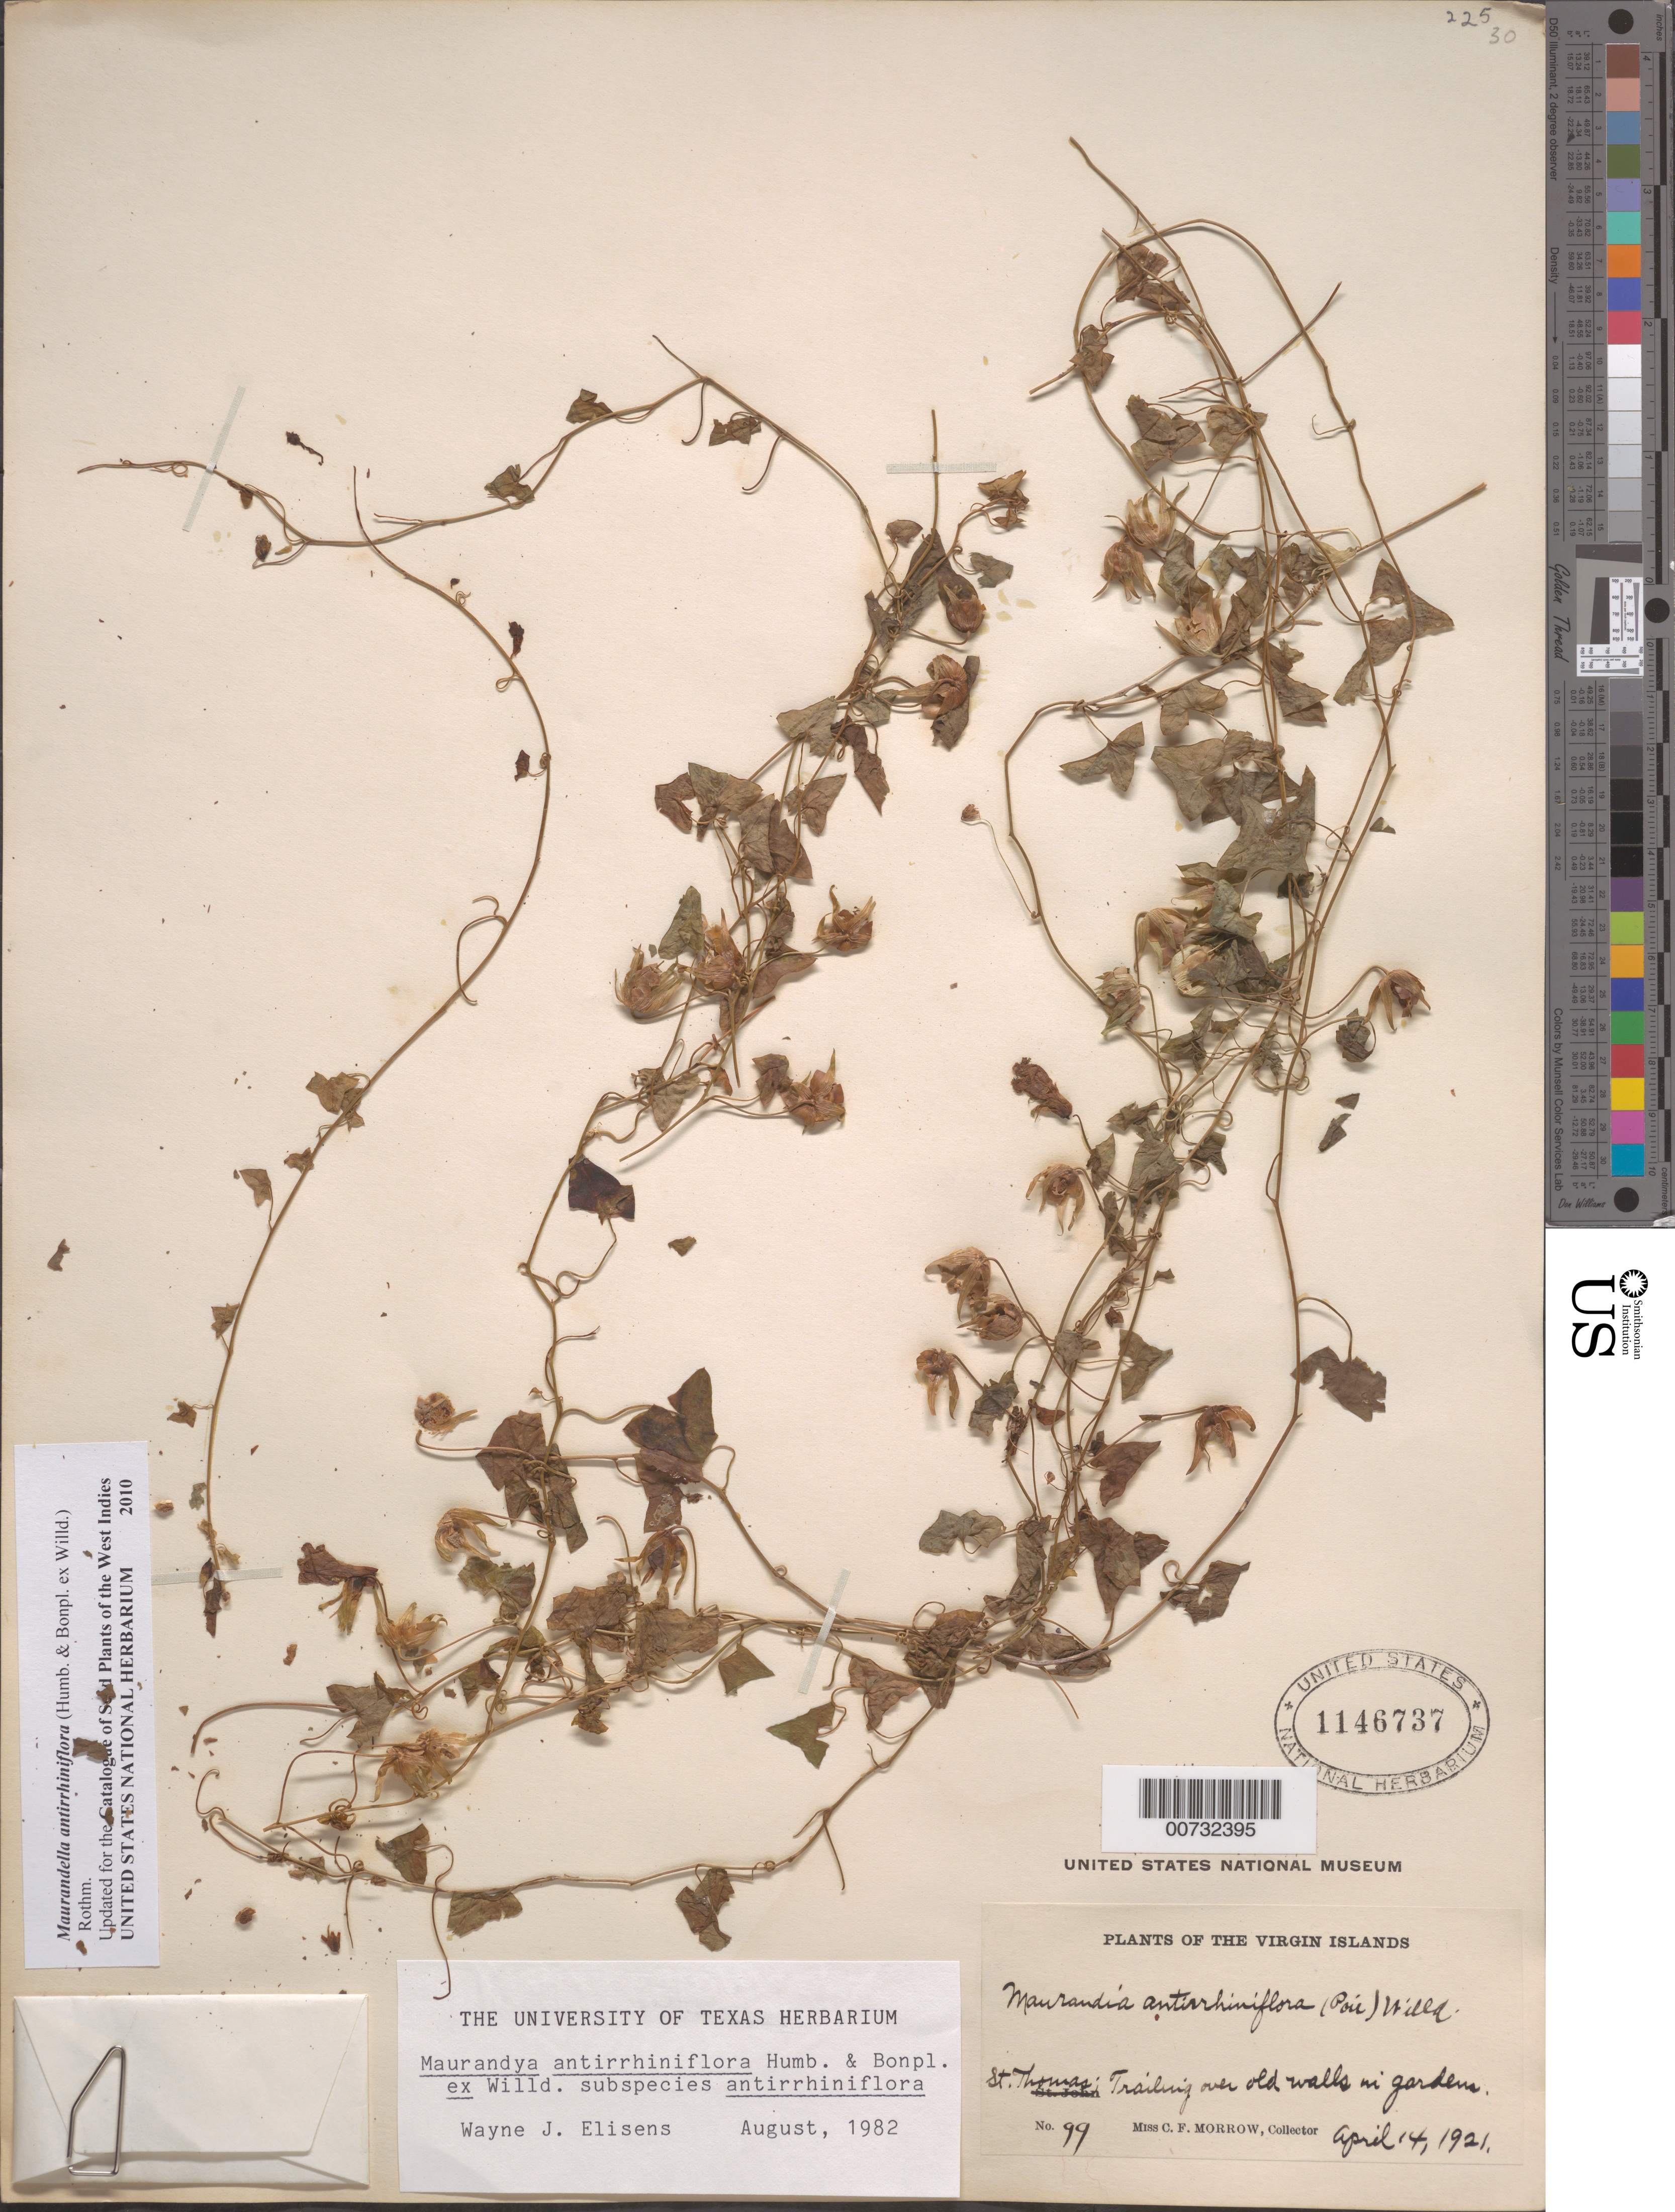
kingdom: Plantae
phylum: Tracheophyta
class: Magnoliopsida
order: Lamiales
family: Plantaginaceae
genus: Maurandella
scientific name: Maurandella antirrhiniflora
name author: (Humb. & Bonpl. ex Willd.) Rothm.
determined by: Elisens, W. J.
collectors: C. Morrow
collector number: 99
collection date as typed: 14 Apr 1921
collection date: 1921-04-14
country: U.S. Virgin Islands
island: St. Thomas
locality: St. Thomas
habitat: Trailing over old walls in gardens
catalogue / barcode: US 1146737